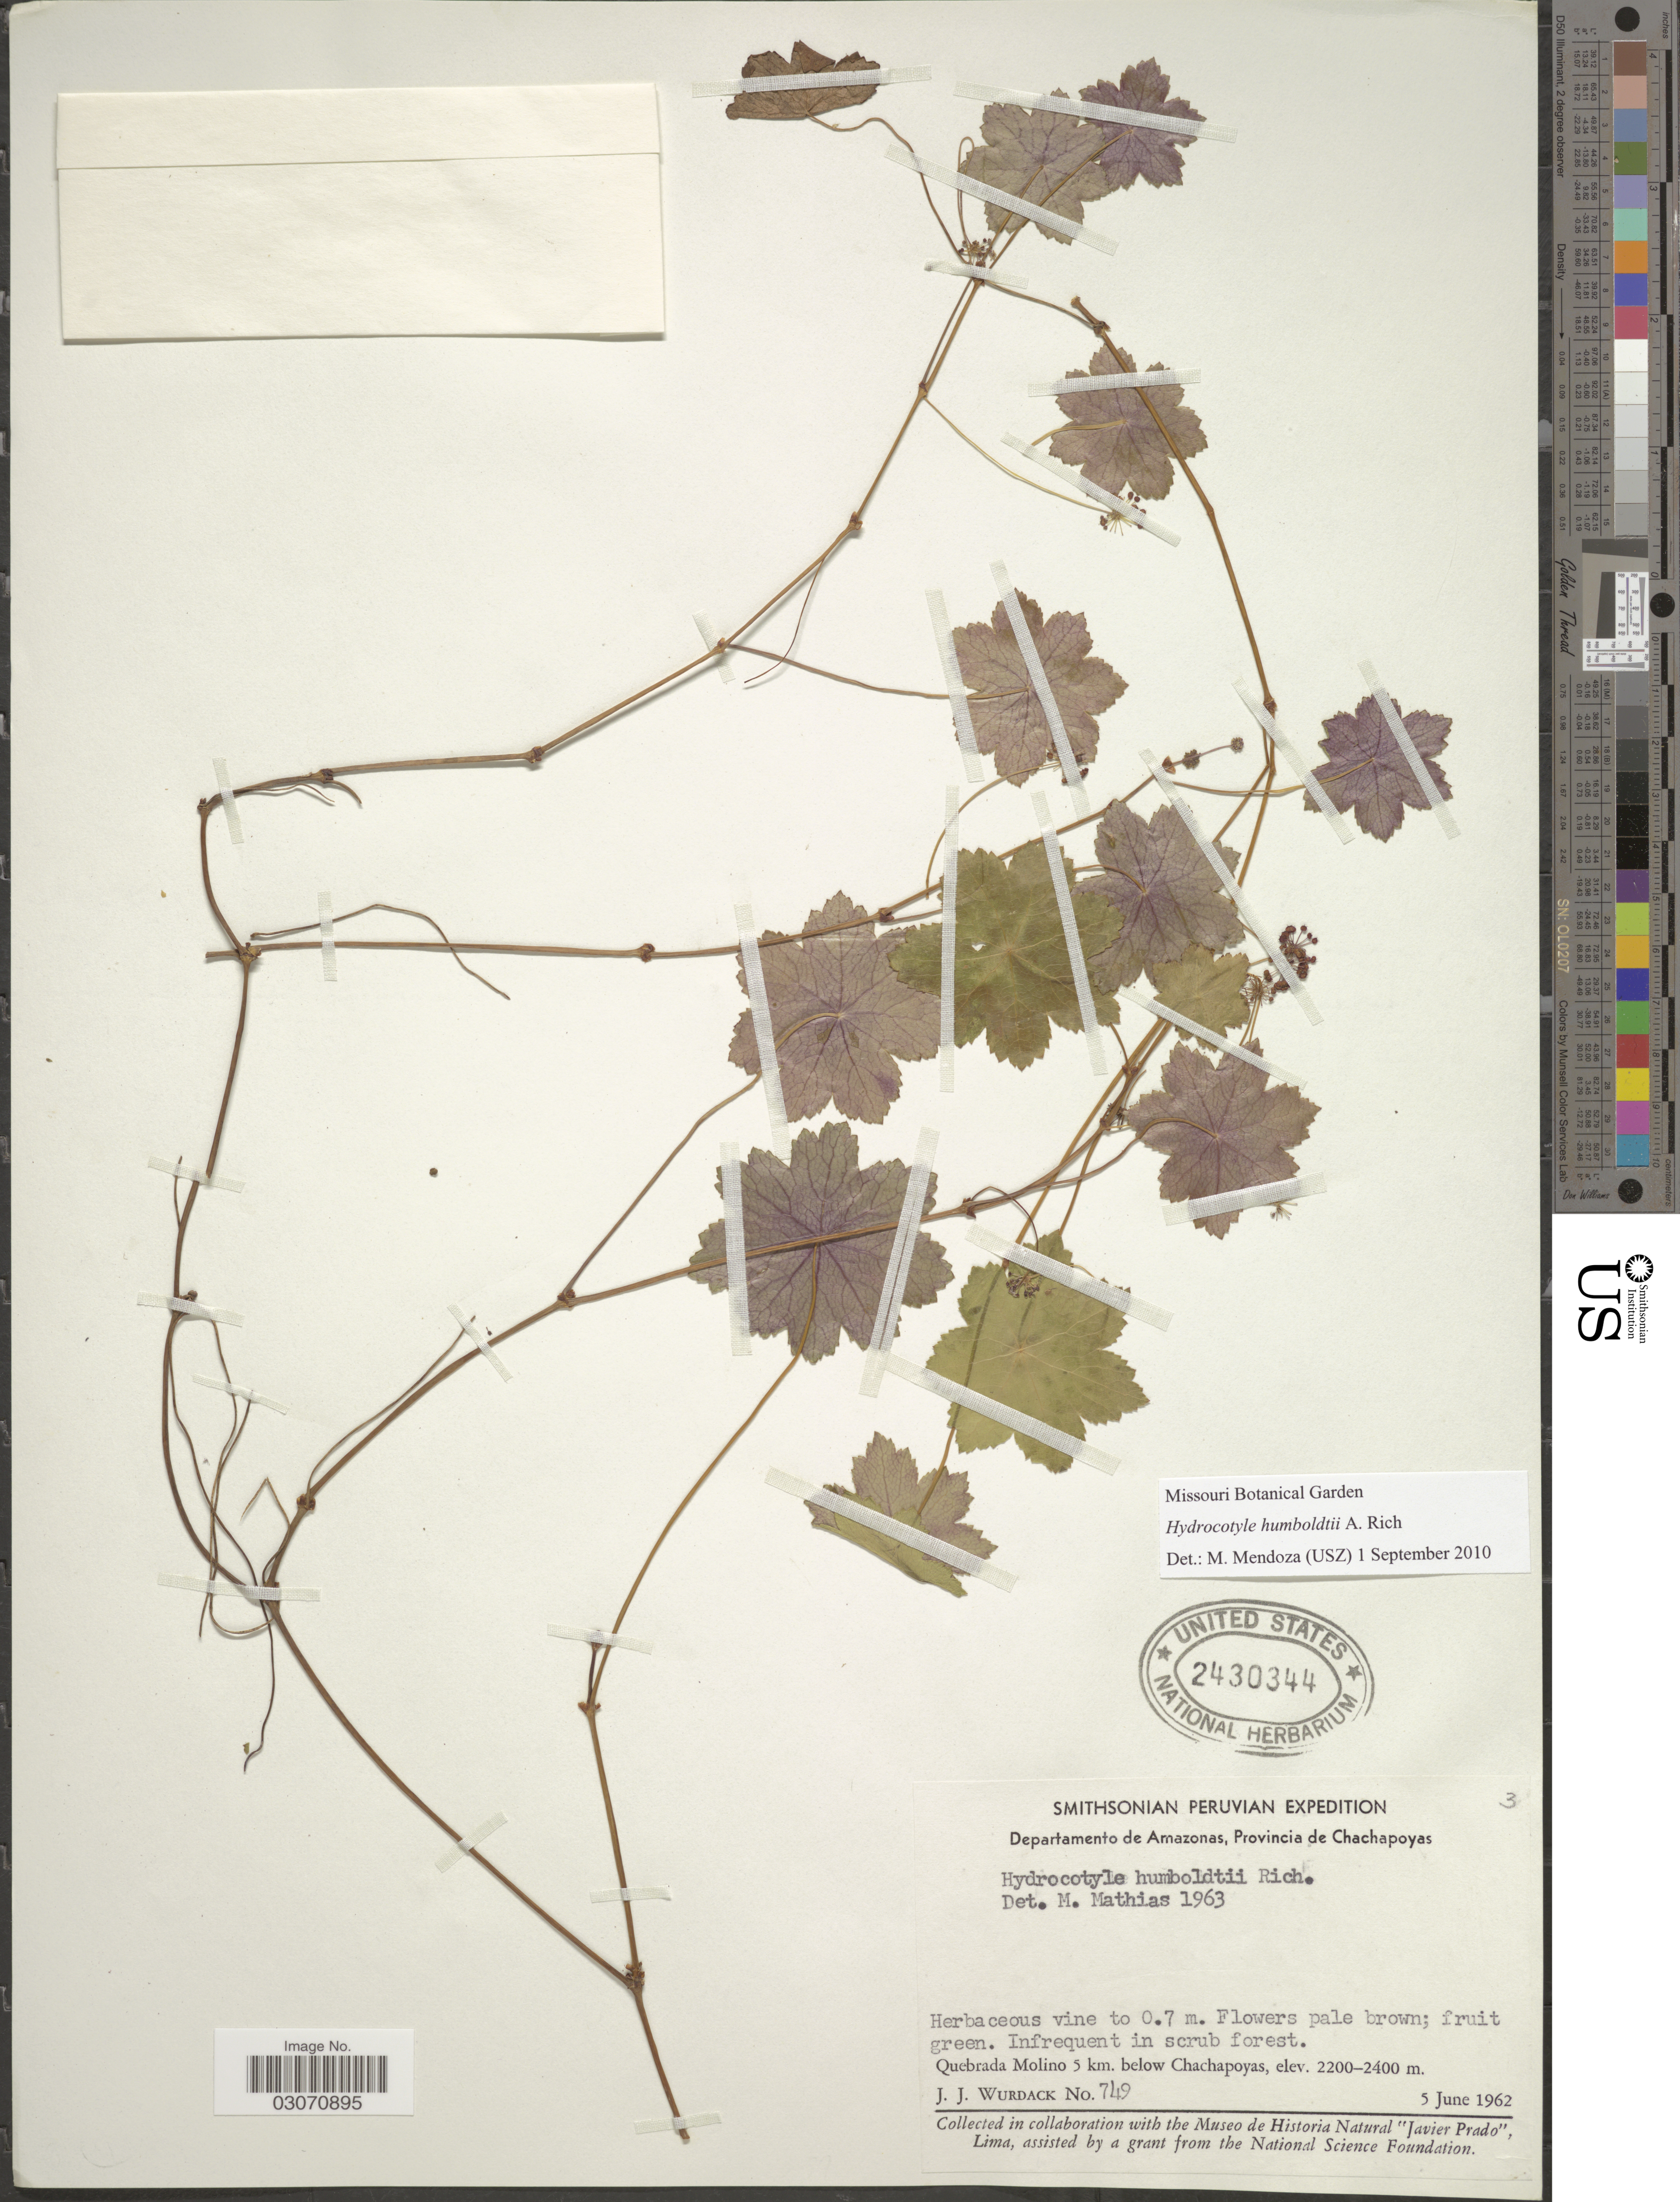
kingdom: Plantae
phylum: Tracheophyta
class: Magnoliopsida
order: Apiales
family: Araliaceae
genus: Hydrocotyle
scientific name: Hydrocotyle humboldtii var. humboldtii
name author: A. Rich.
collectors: J. J. Wurdack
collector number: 749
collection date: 1962-06-05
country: Peru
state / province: Amazonas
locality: Departamento de Amazonas, Provincia de Chachapoyas. Quebrada Molino 5 km. below Chachapoyas.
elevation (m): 2200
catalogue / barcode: US 2430344